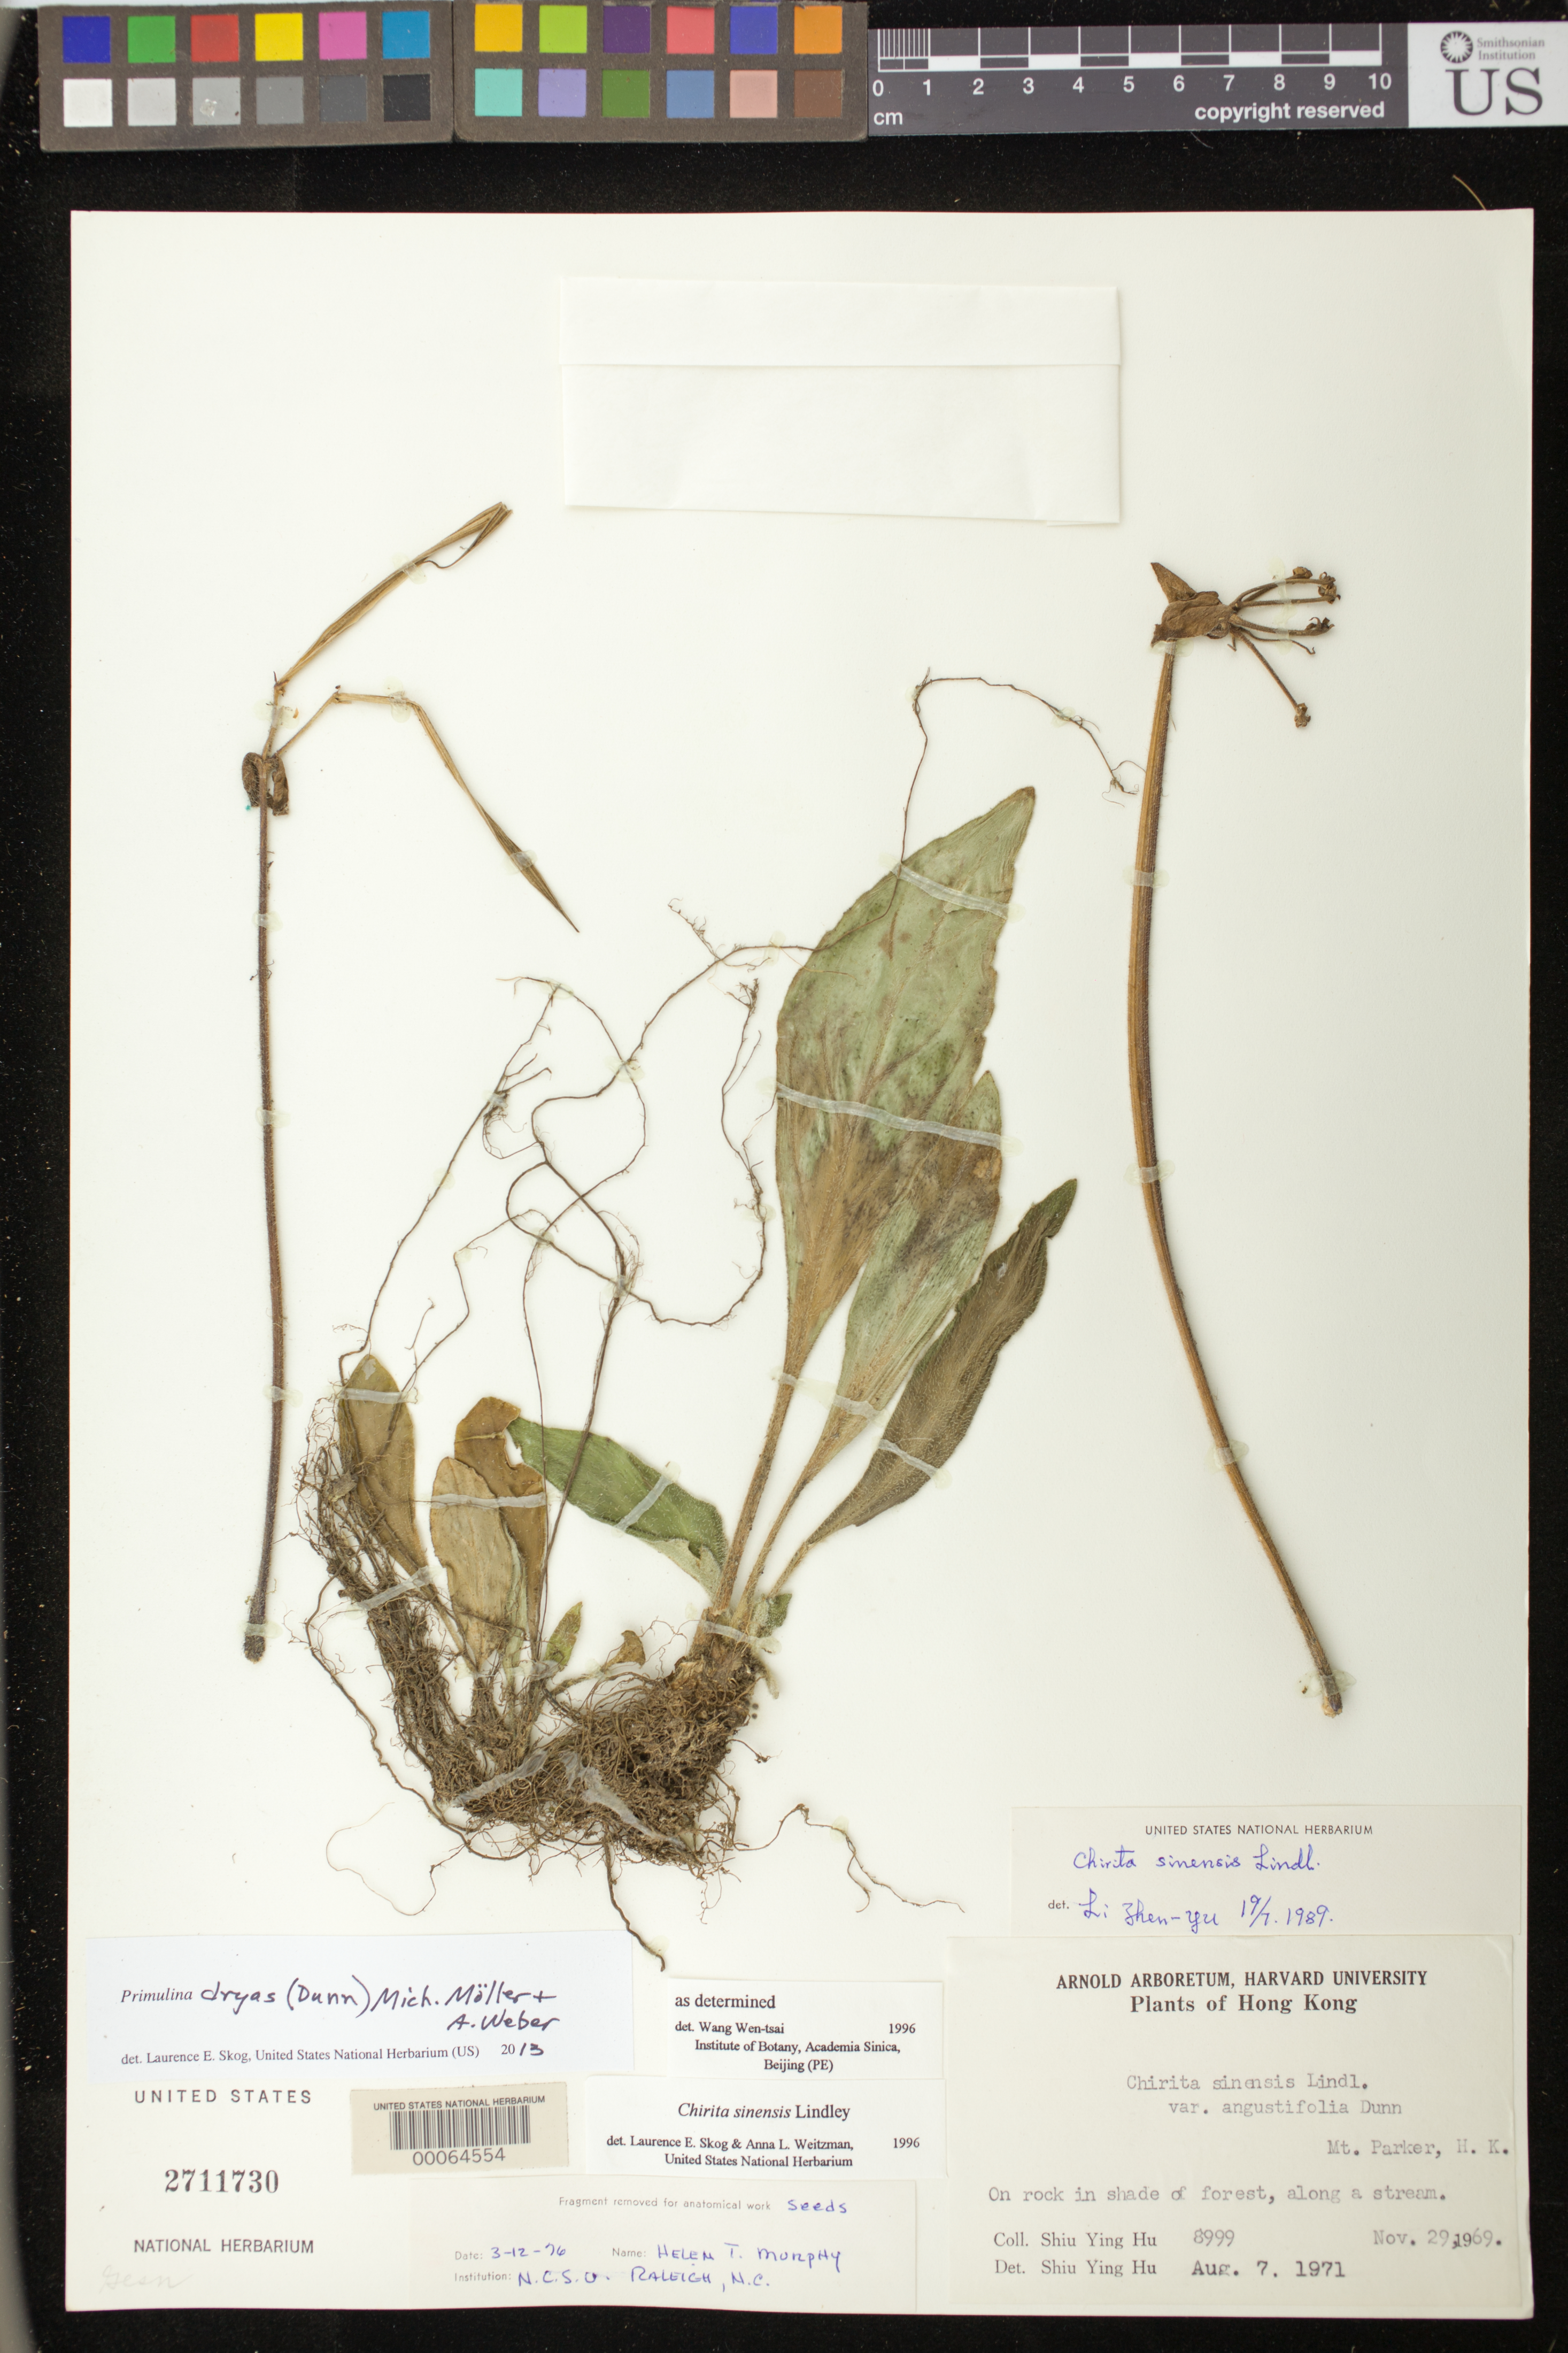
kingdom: Plantae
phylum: Tracheophyta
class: Magnoliopsida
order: Lamiales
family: Gesneriaceae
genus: Primulina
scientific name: Primulina dryas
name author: (Dunn) Mich. Möller & A. Weber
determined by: Skog, Laurence E.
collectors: S. Y. Hu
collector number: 8999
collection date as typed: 29 Nov 1969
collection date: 1969-11-29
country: China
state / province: Hong Kong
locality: Hong kong, mt. parker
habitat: On rocks in shade of forest, along stream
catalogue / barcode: US 2711730